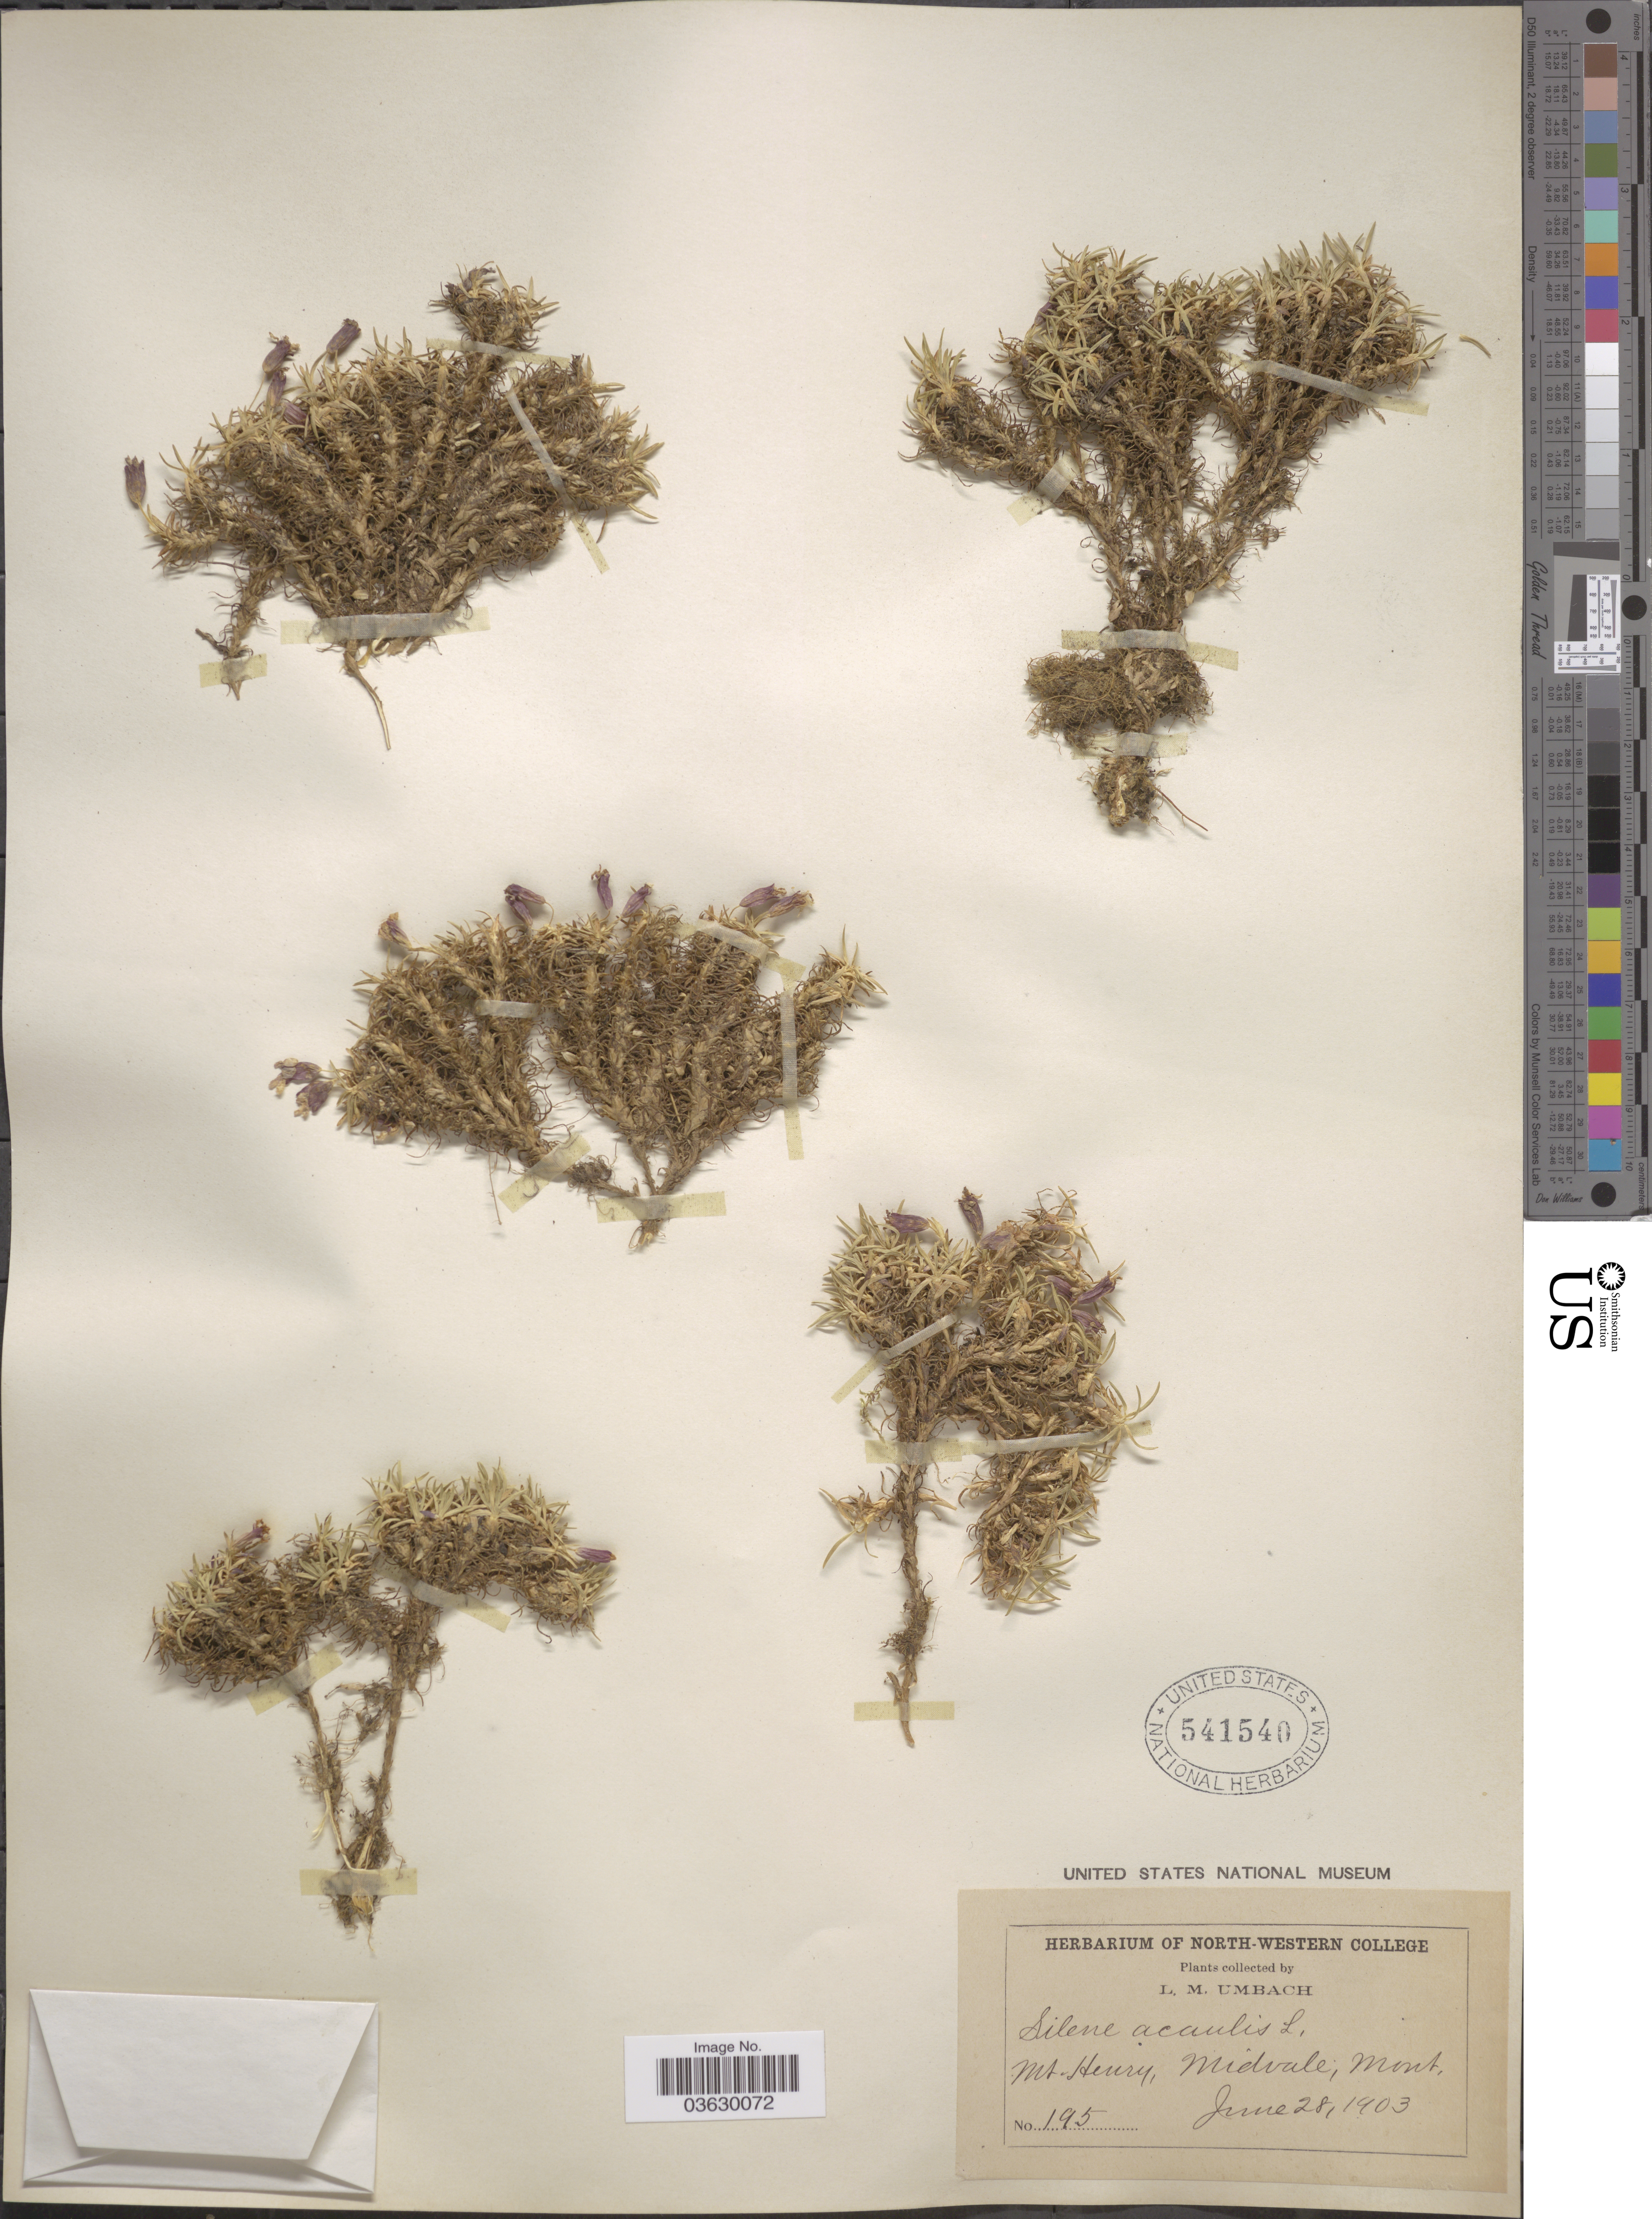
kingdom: Plantae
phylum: Tracheophyta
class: Magnoliopsida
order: Caryophyllales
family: Caryophyllaceae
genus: Silene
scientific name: Silene acaulis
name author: (L.) Jacq.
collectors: L. M. Umbach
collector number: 195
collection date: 1903-06-28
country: United States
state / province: Montana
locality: Mt-Henry, Midvale.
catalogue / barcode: US 541540